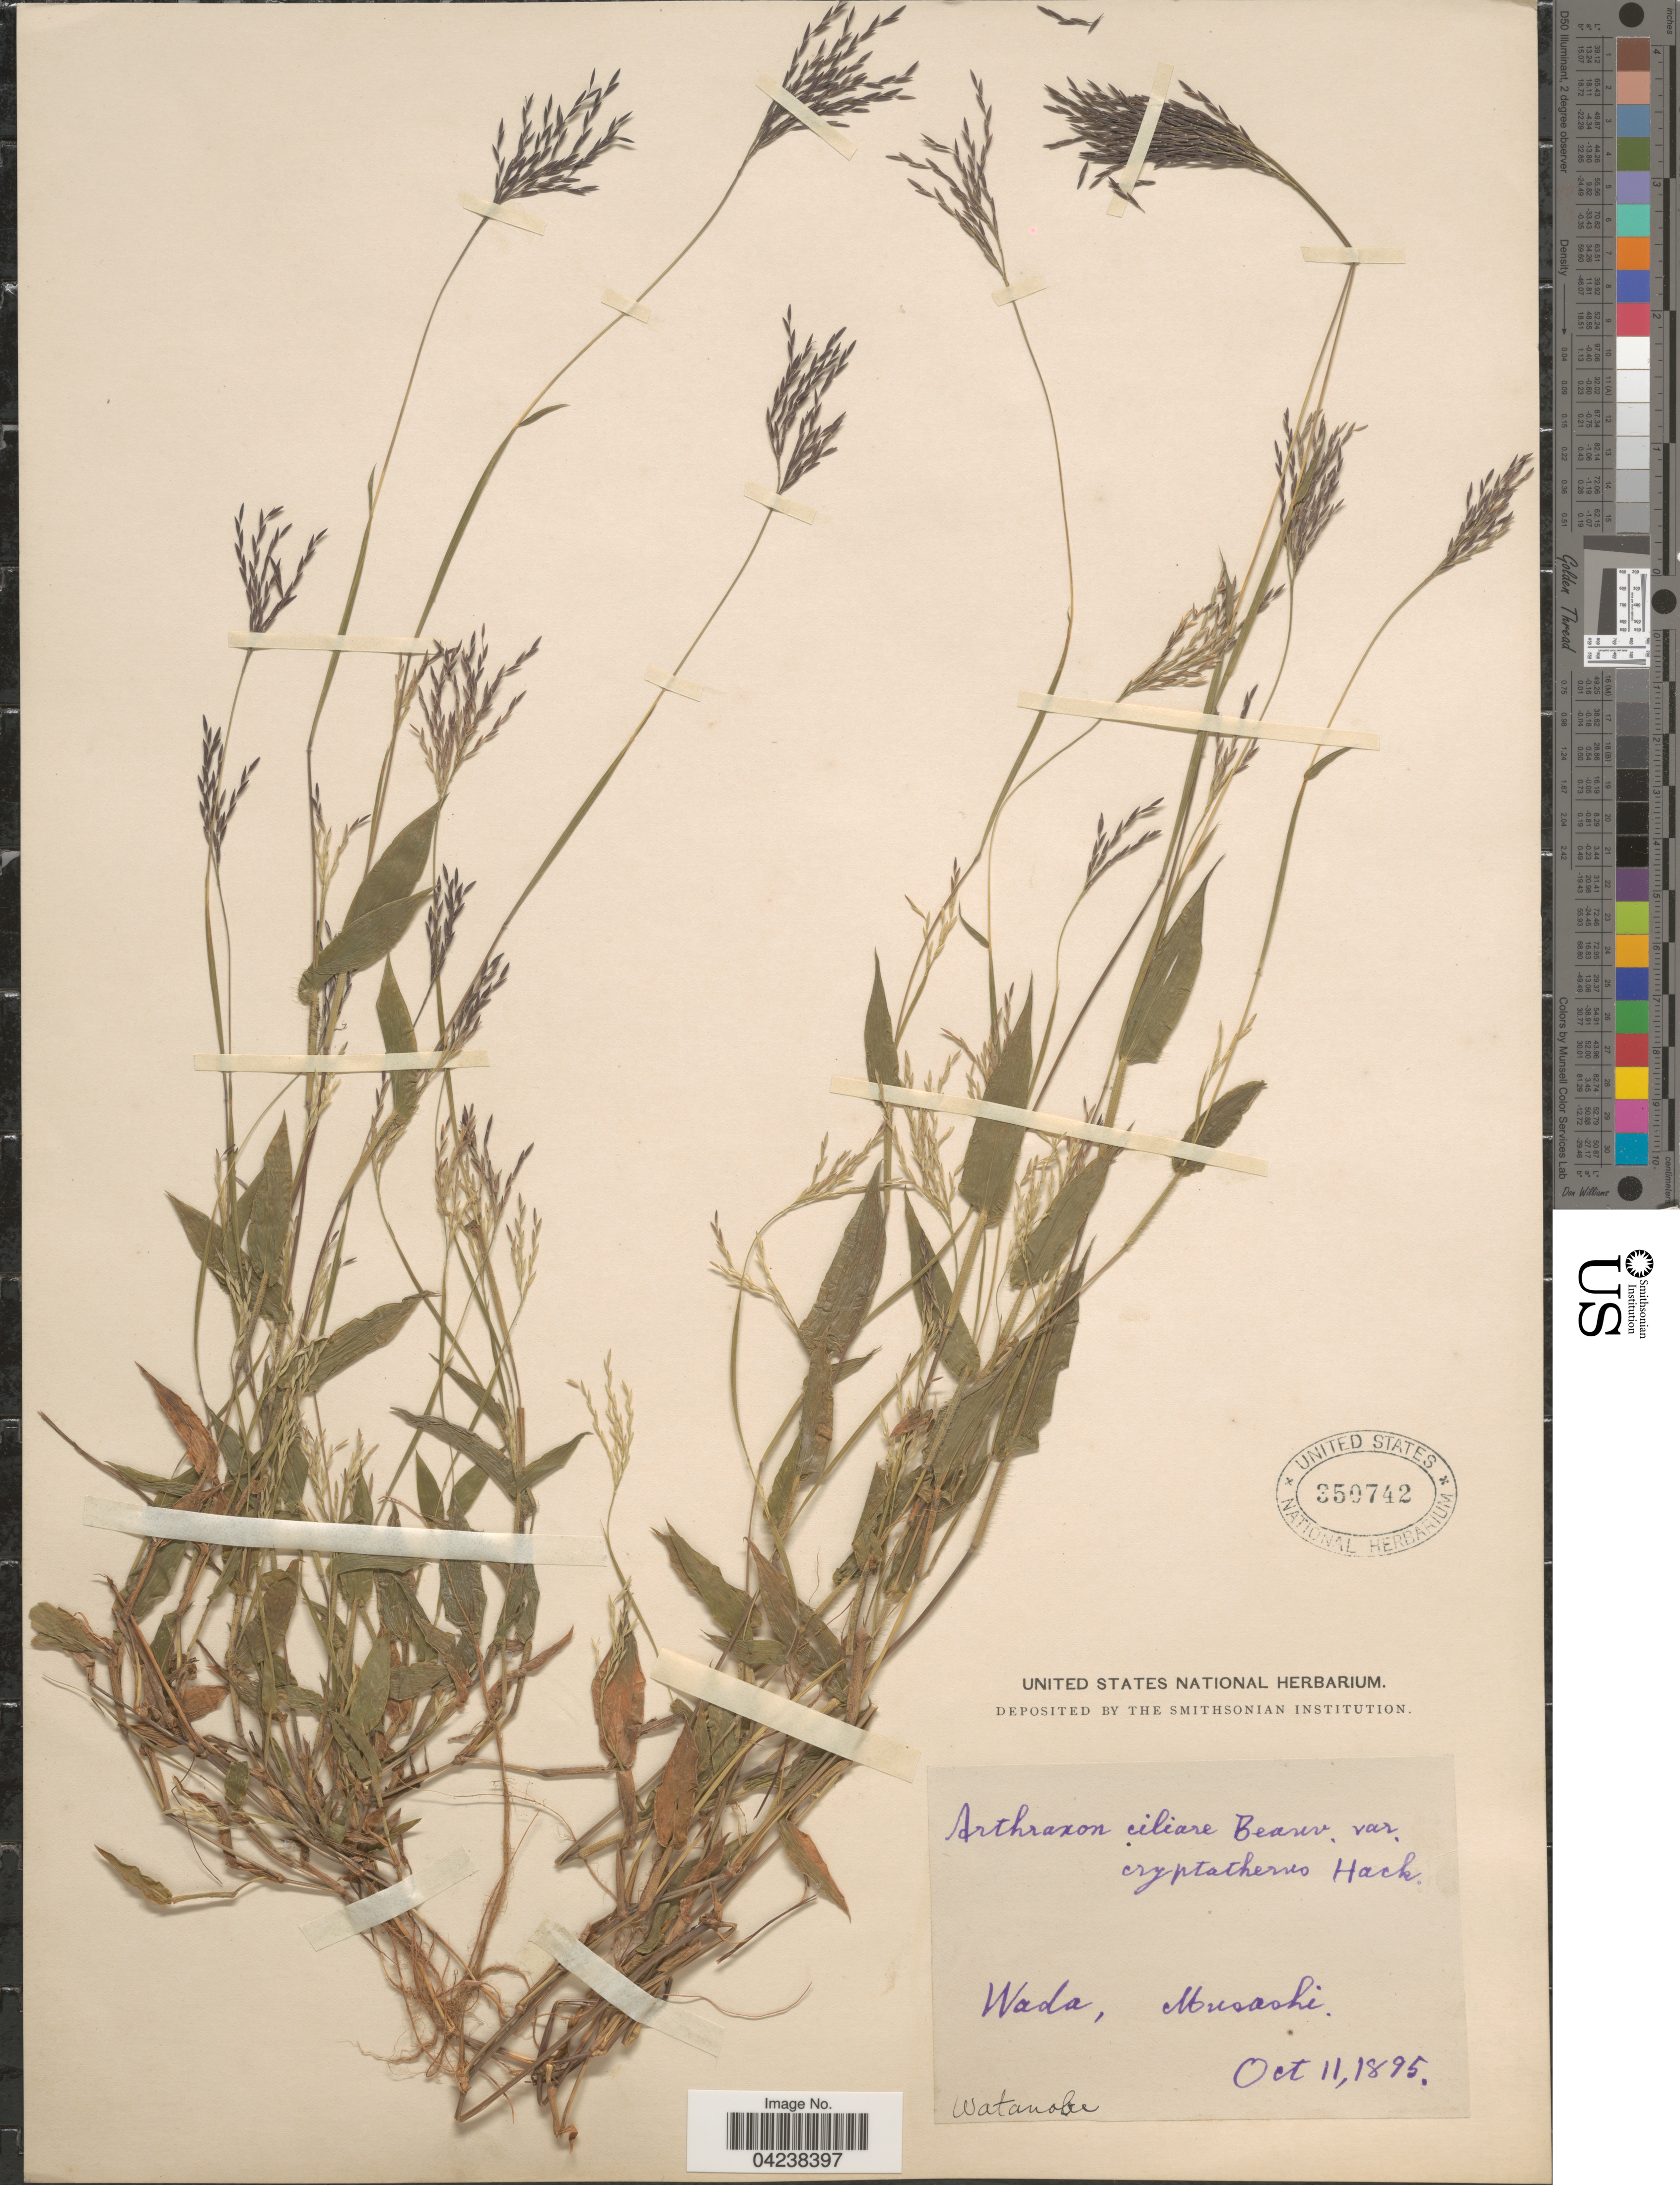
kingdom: Plantae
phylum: Tracheophyta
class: Liliopsida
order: Poales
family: Poaceae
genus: Arthraxon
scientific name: Arthraxon hispidus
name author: (Thunb.) Makino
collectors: -. Watanabe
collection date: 1895-10-11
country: Japan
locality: Wada, Musashi.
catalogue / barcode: US 350742